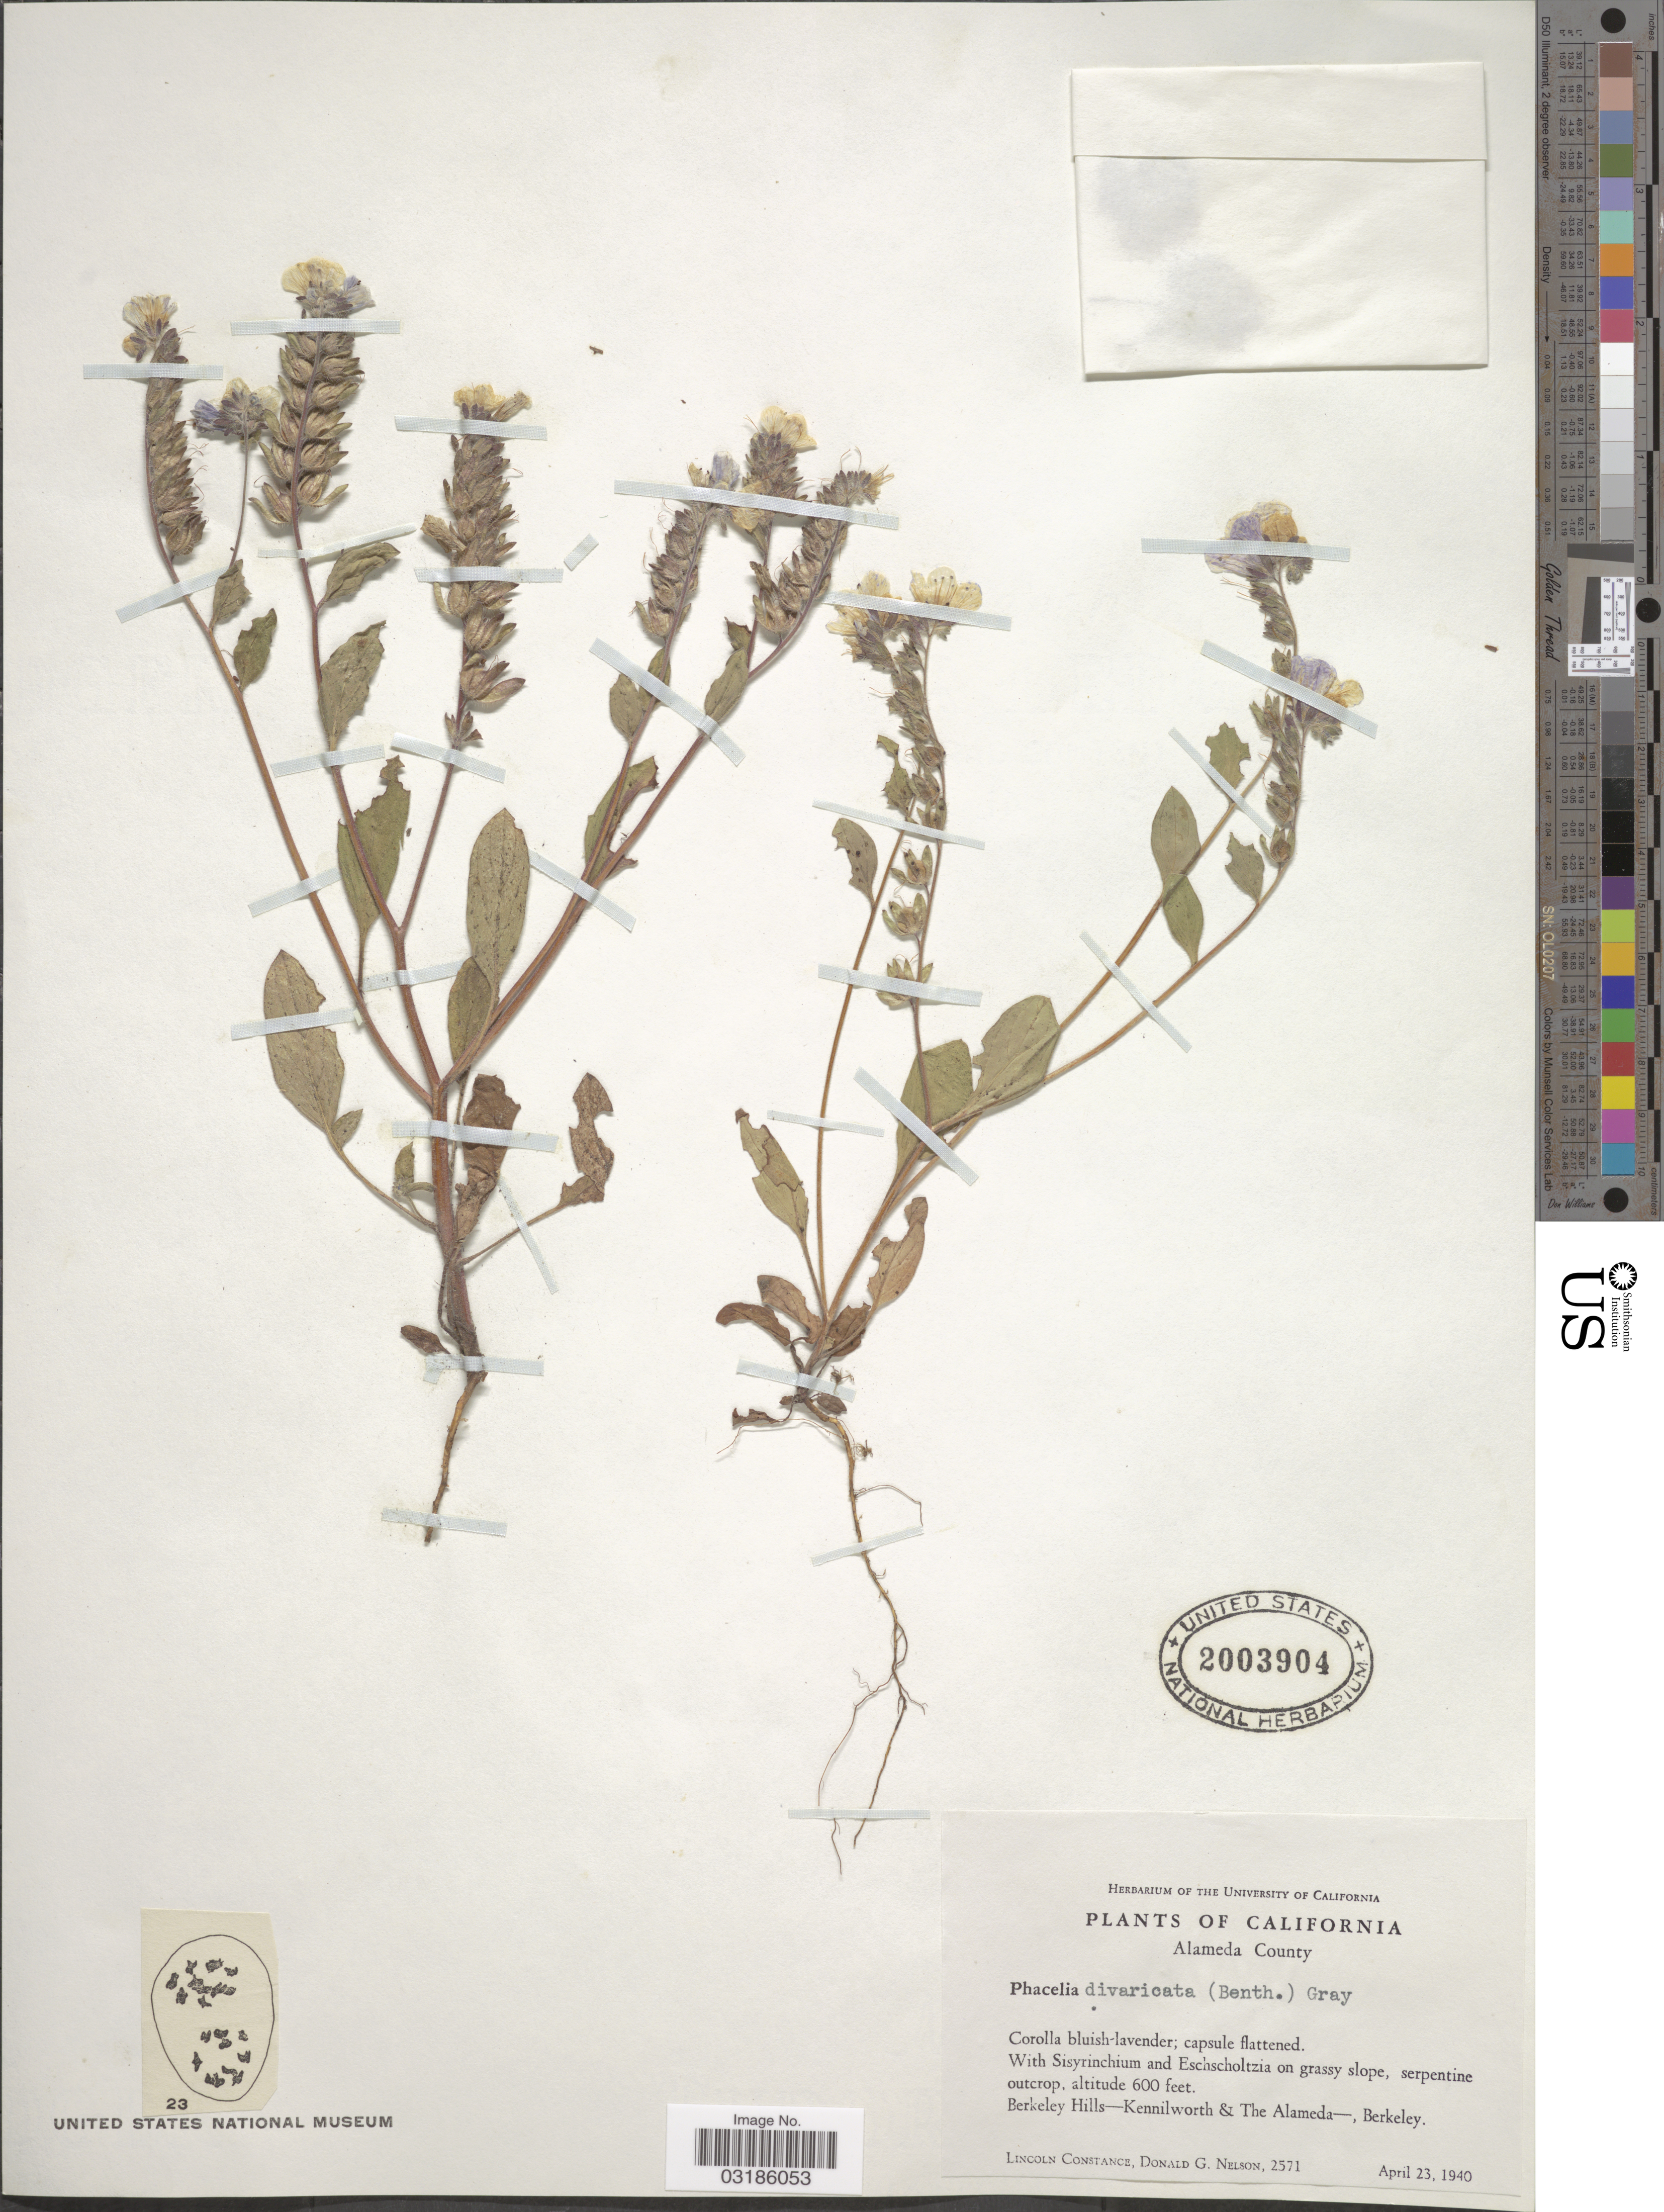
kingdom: Plantae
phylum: Tracheophyta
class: Magnoliopsida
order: Boraginales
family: Hydrophyllaceae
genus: Phacelia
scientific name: Phacelia divaricata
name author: (Benth.) A. Gray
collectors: L. Constance & D. Nelson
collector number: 2571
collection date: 1940-04-23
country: United States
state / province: California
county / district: Alameda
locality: Alameda County. Berkeley Hills- Kennilworth & The Alameda -, Berkeley.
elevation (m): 183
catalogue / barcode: US 2003904